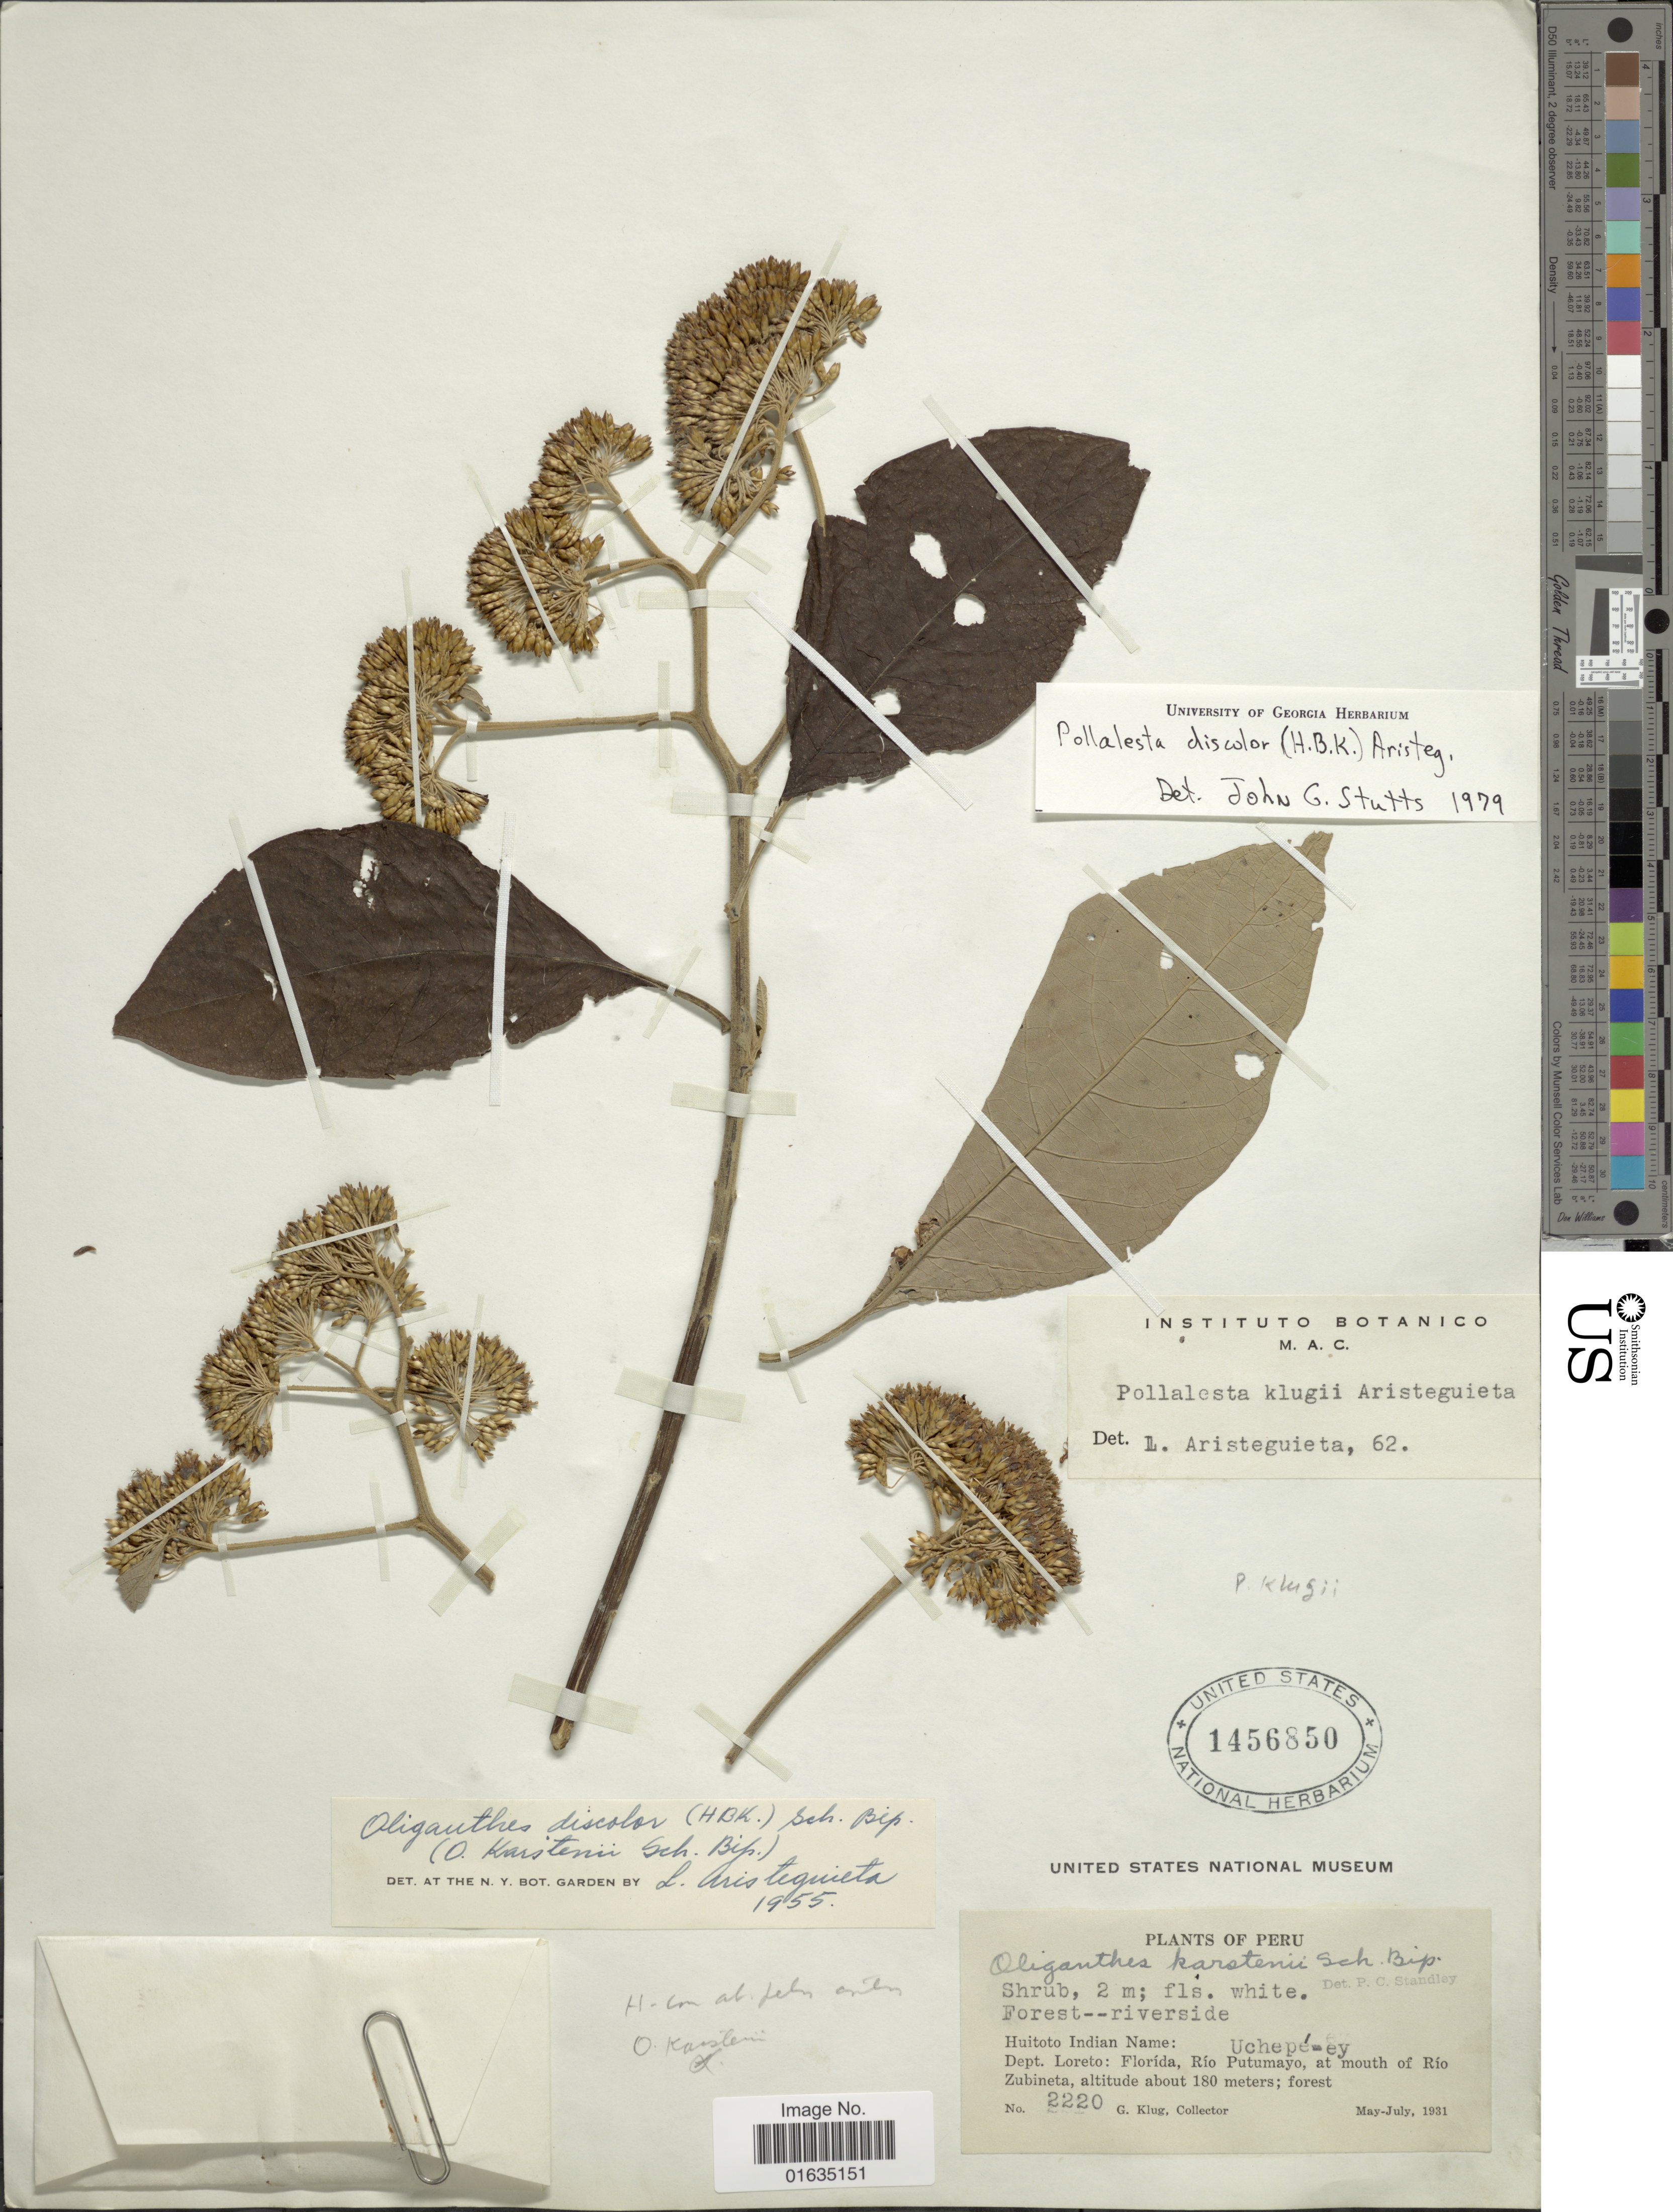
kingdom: Plantae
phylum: Tracheophyta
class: Magnoliopsida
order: Asterales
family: Asteraceae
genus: Pollalesta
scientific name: Pollalesta discolor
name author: (Kunth) Aristeg.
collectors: G. Klug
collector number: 2220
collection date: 1931-05/1931-07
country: Peru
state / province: Loreto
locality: Dept. Loreto, Florida, Rio Putumayo, at mouth of Rio Zubineta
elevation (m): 180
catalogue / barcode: US 1456850